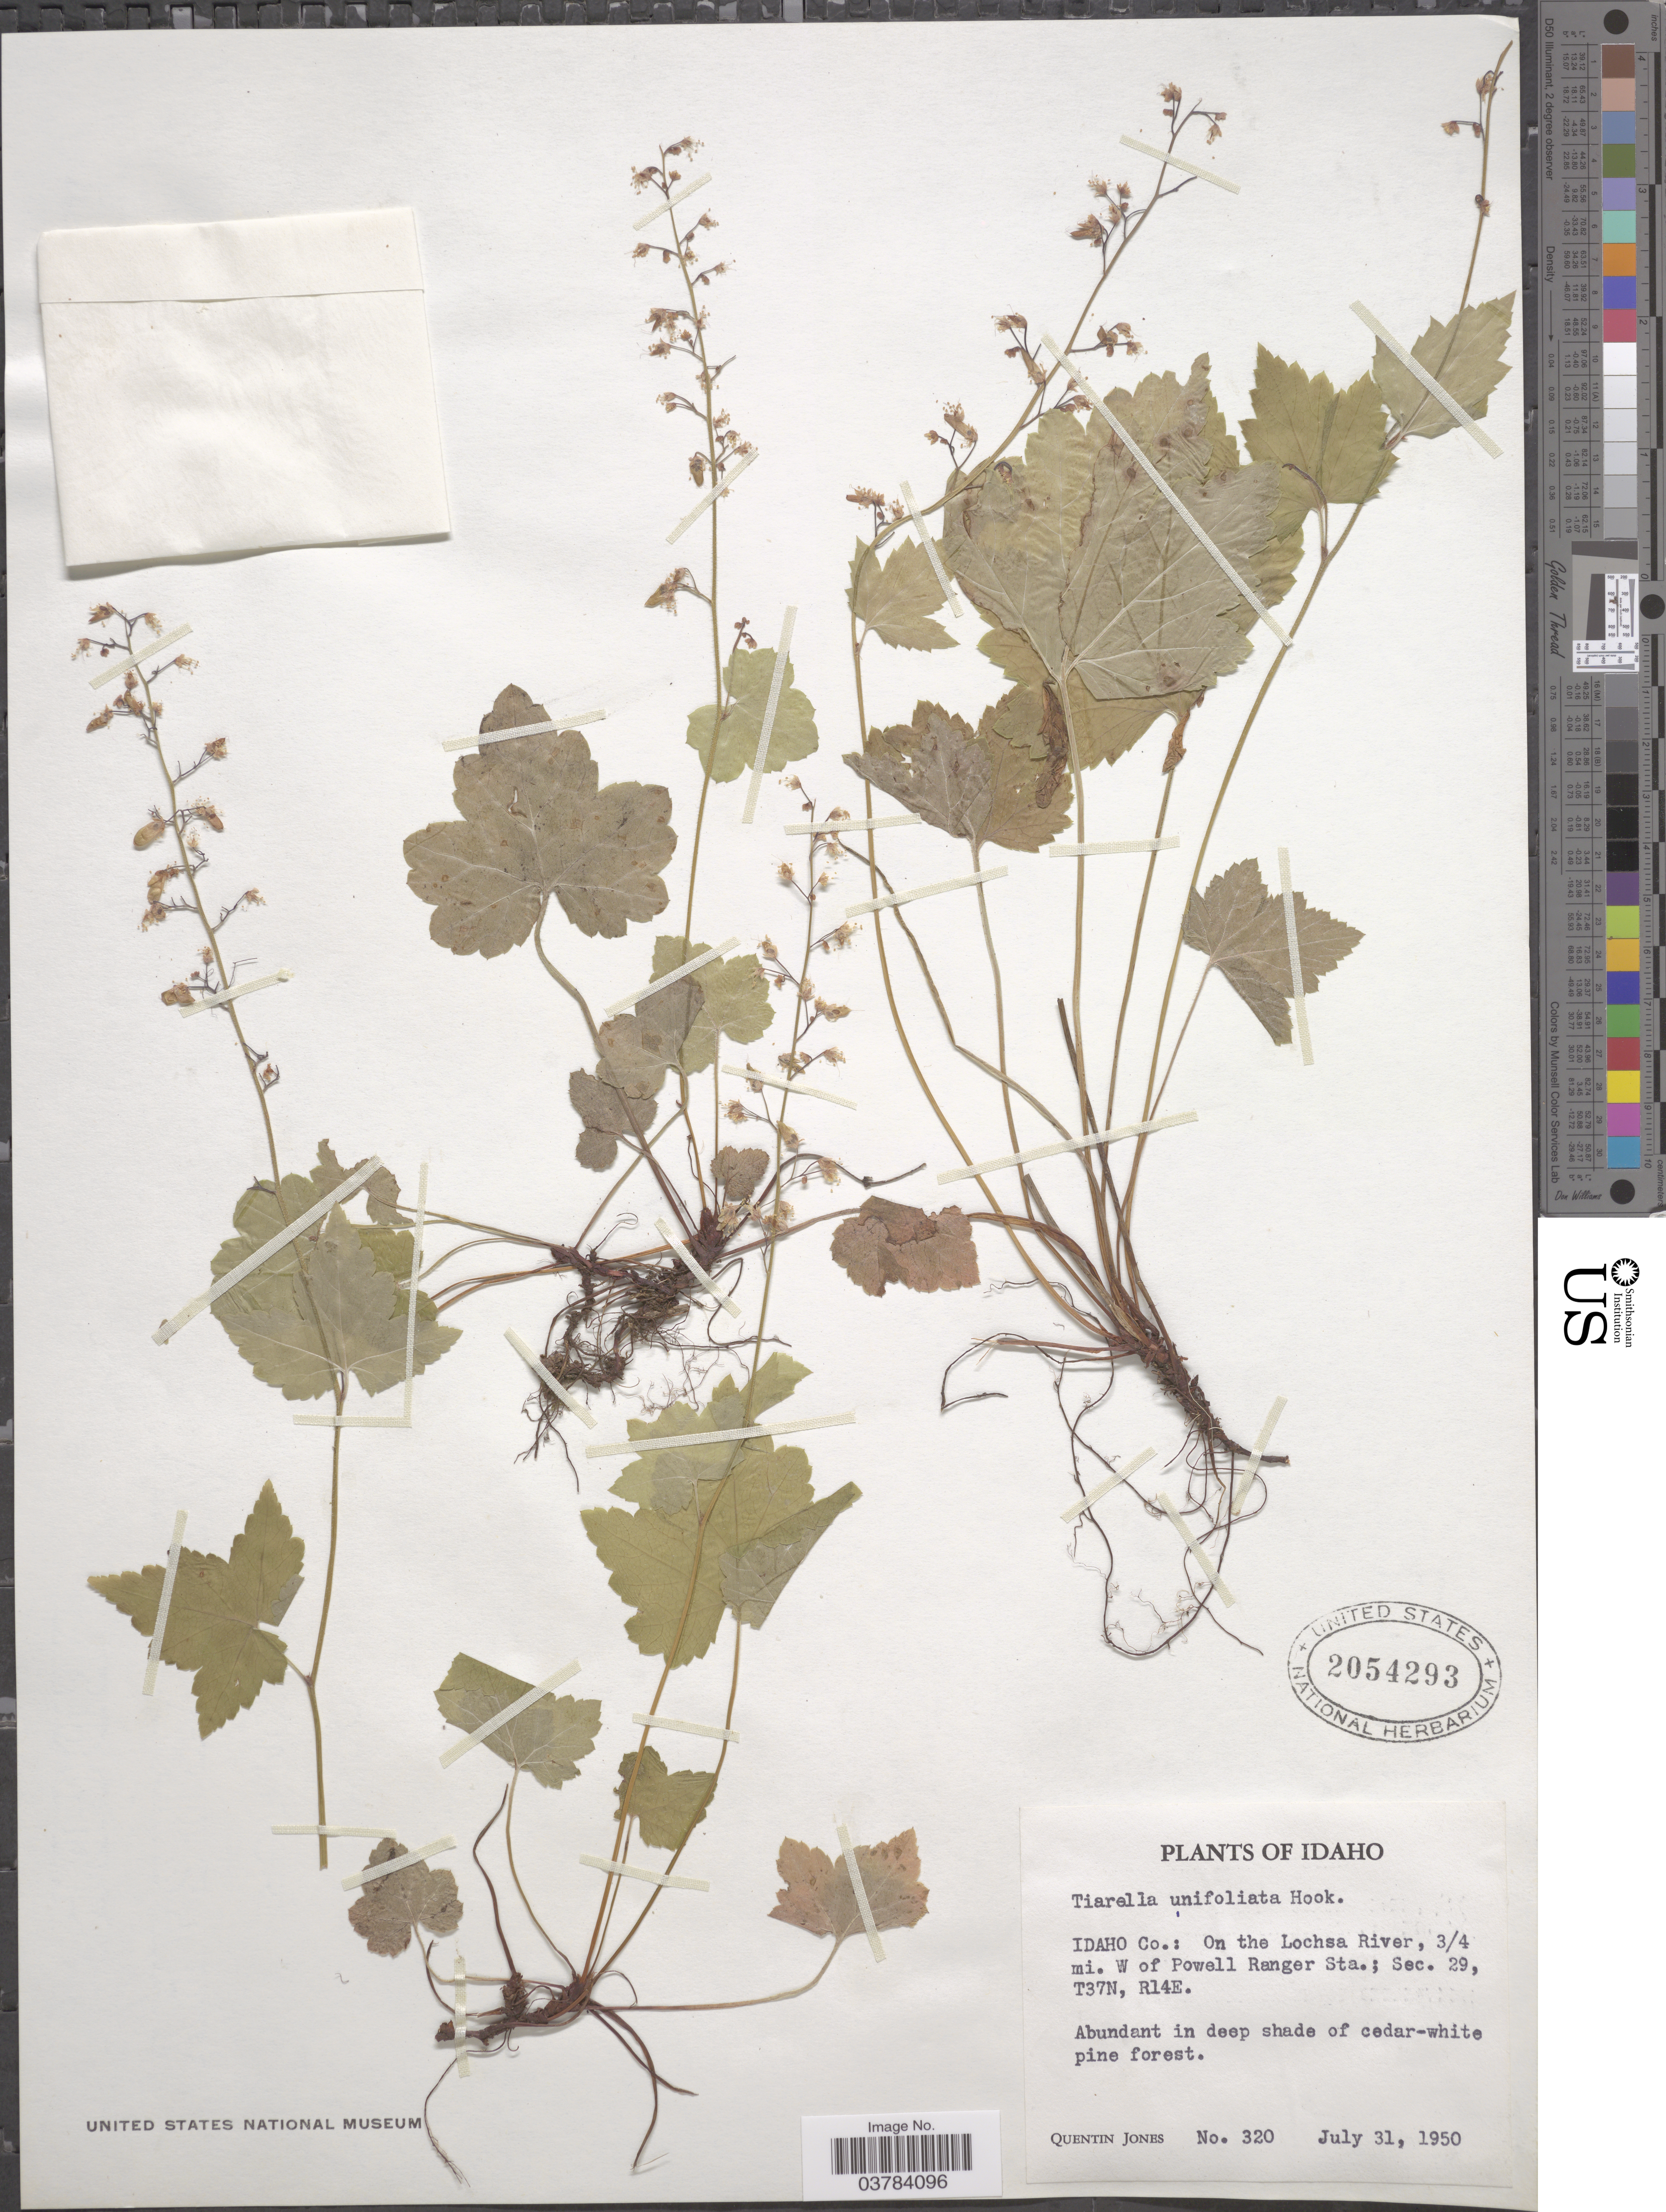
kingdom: Plantae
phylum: Tracheophyta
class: Magnoliopsida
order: Saxifragales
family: Saxifragaceae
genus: Tiarella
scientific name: Tiarella unifoliata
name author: Hook.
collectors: Q. Jones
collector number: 320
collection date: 1950-07-31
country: United States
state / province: Idaho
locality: Idaho Co.: On the Lochsa River, ¾ mi. W of Powell Ranger Sta.; Sec. 29, T37N, R14E.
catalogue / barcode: US 2054293